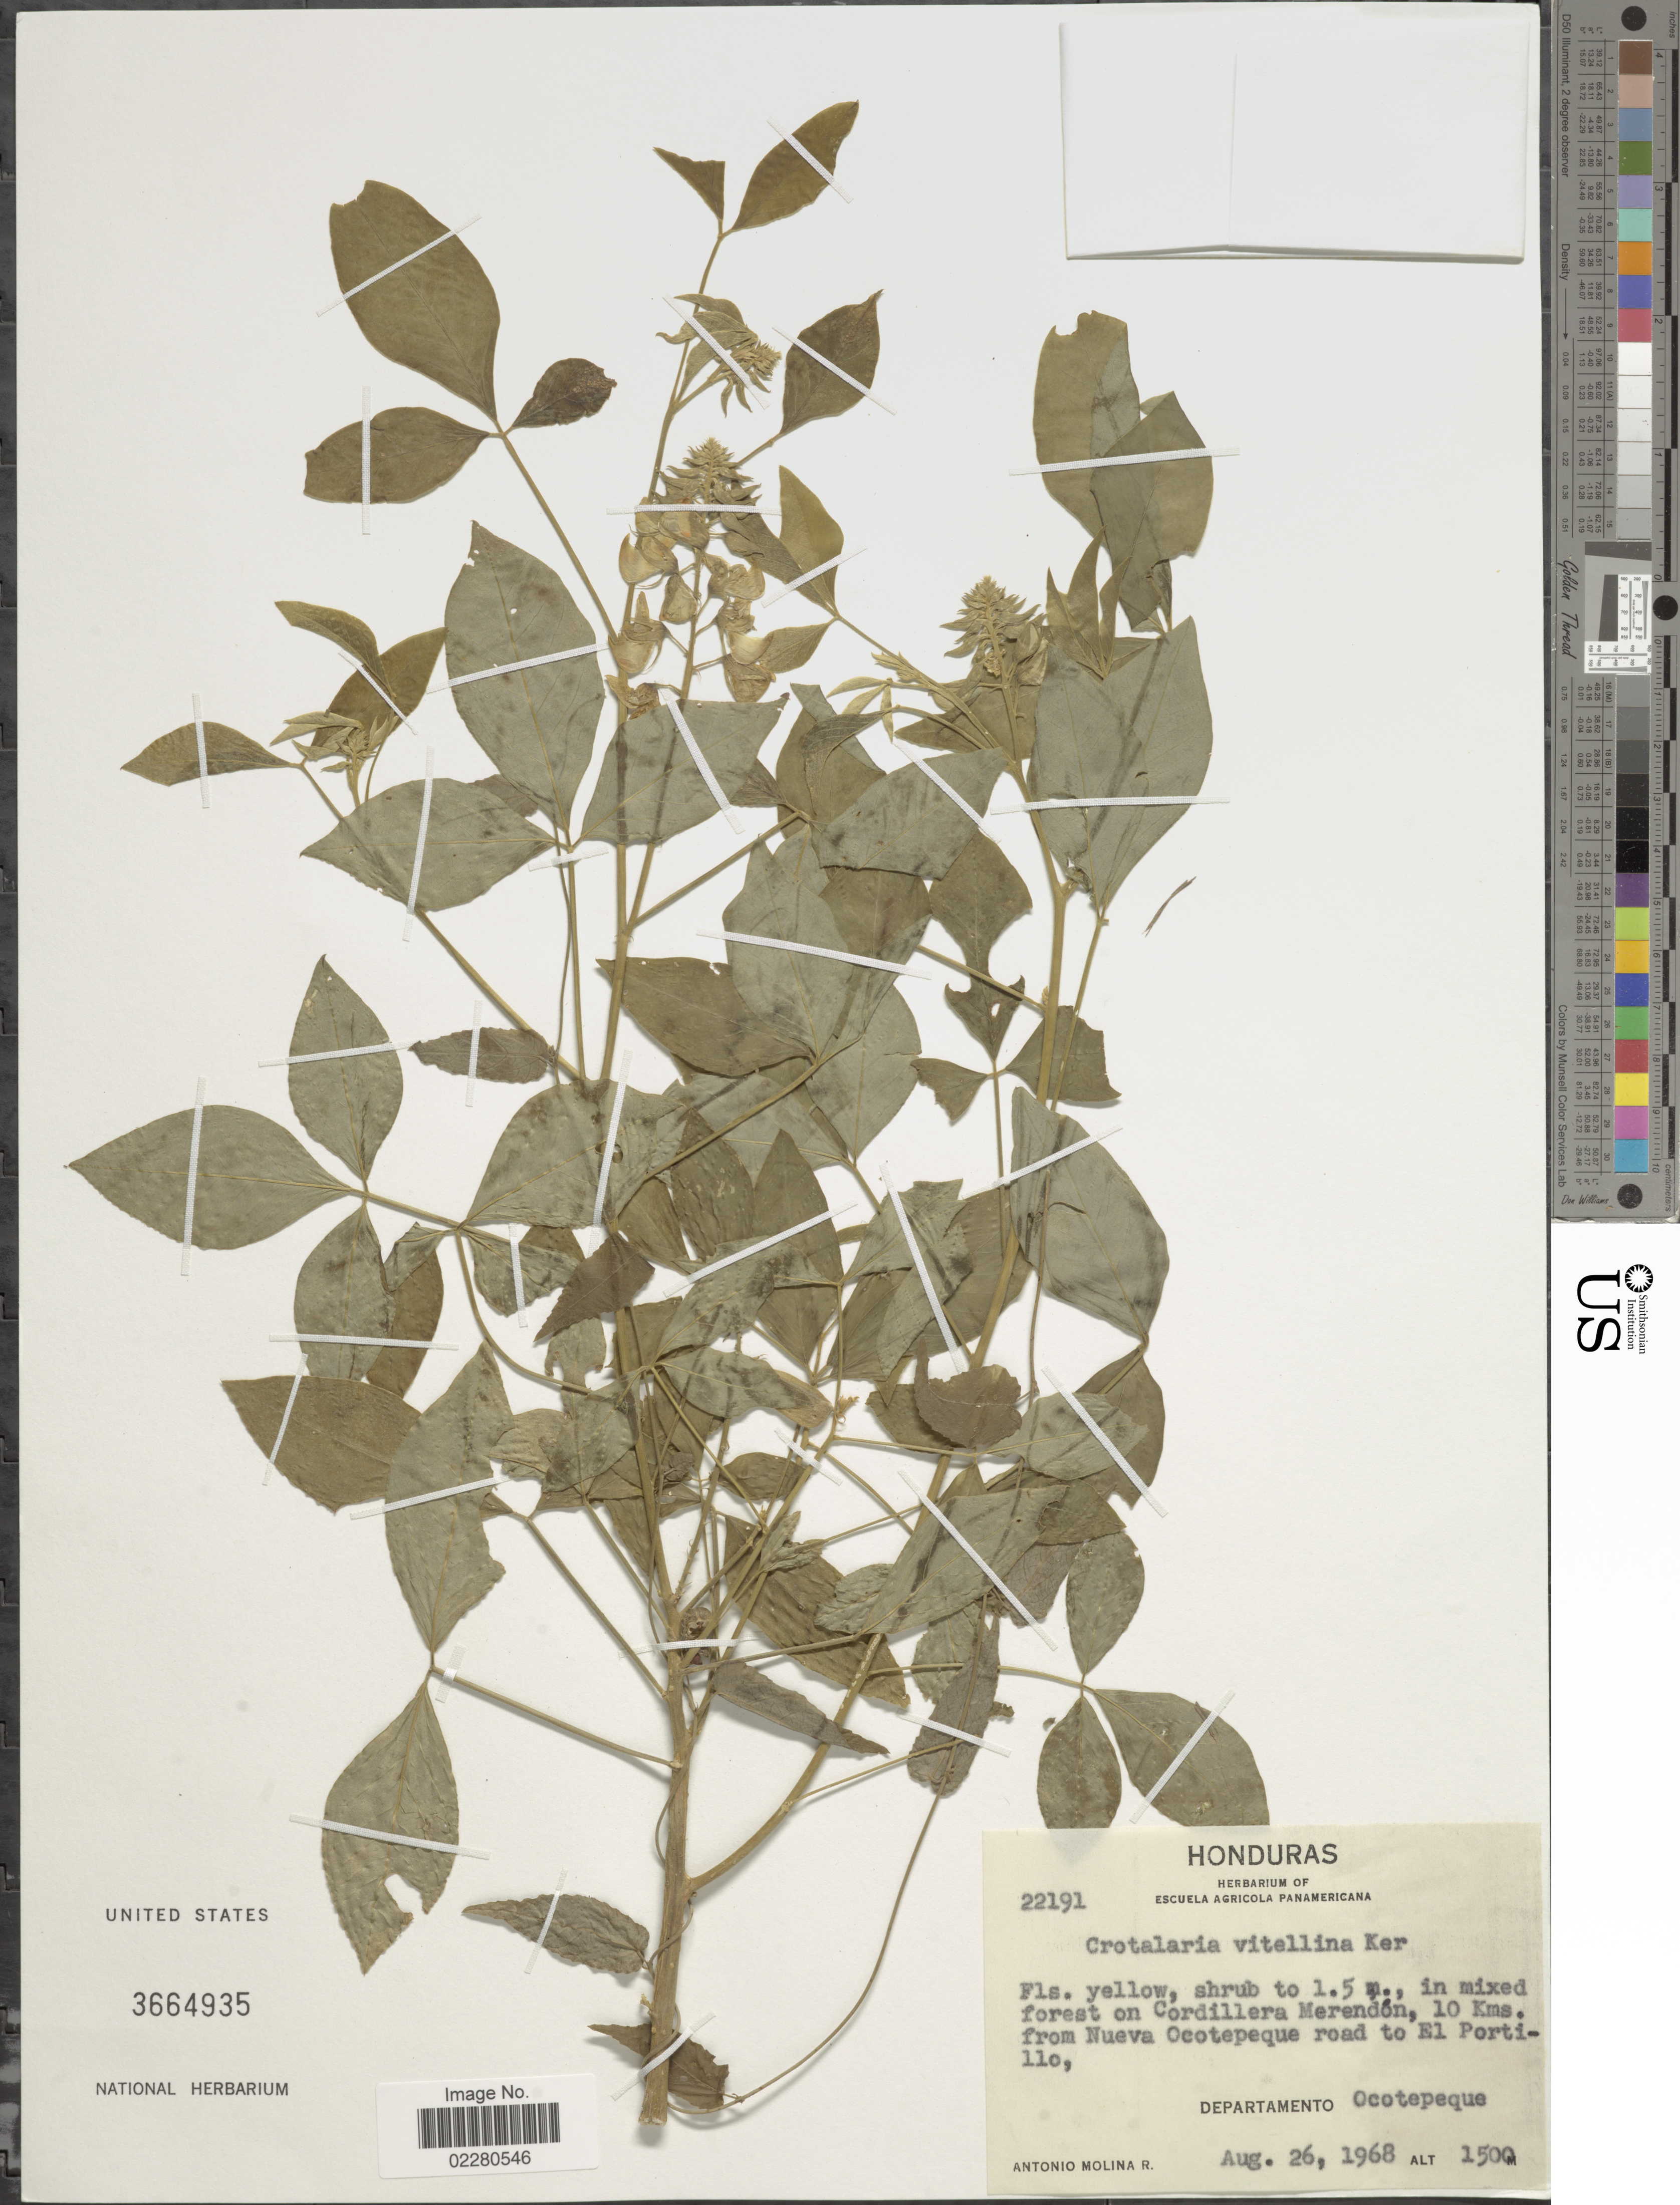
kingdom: Plantae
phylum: Tracheophyta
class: Magnoliopsida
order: Fabales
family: Fabaceae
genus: Crotalaria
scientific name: Crotalaria vitellina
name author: Ker Gawl.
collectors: A. Molina R.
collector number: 22191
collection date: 1968-08-26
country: Honduras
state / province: Ocotepeque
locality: In mixed forest on Cordillera Merendón, 10 Kms. from Nueva Ocotepeque road to El Portillo, Departamento Ocotepeque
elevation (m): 1500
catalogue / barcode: US 3664935